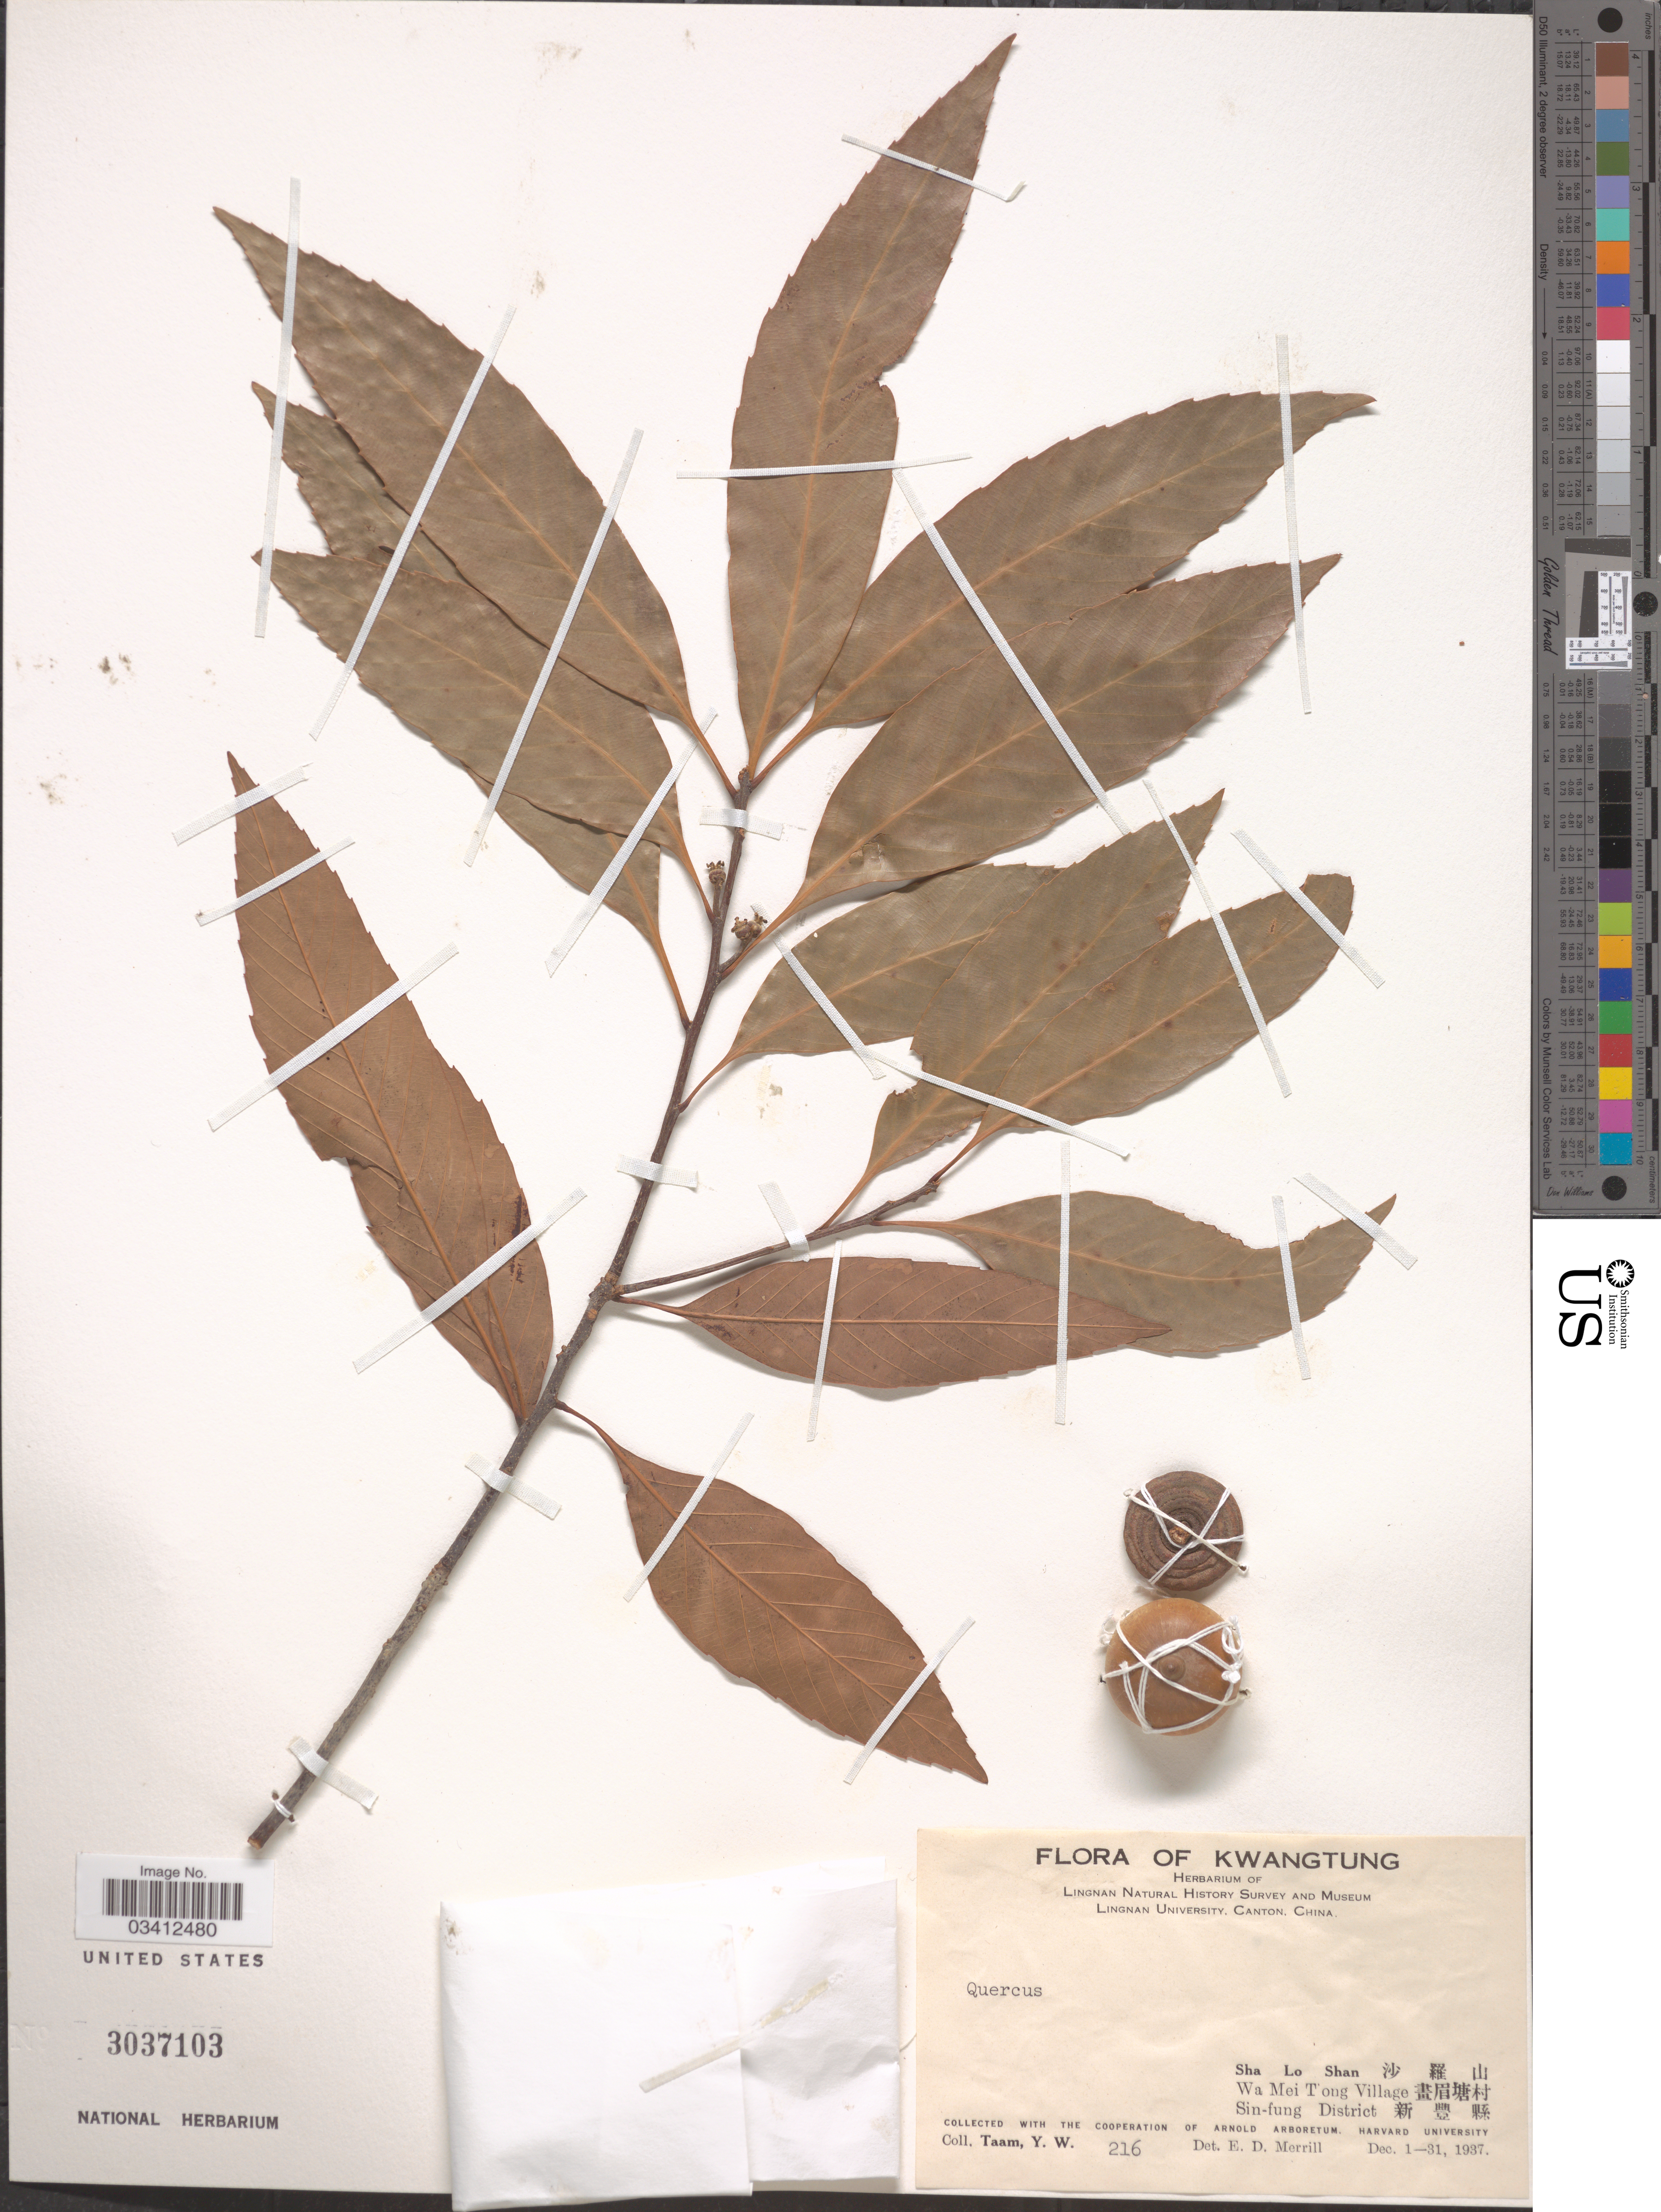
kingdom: Plantae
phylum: Tracheophyta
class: Magnoliopsida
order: Fagales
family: Fagaceae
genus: Quercus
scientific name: Quercus sp.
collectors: Y. W. Taam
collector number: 216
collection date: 1937-12-01/1937-12-31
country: China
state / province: Guangdong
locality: Kwangtung. Sha Lo Shan X. Wa Mei T'ong Village X. Sin-fung District X.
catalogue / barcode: US 3037103